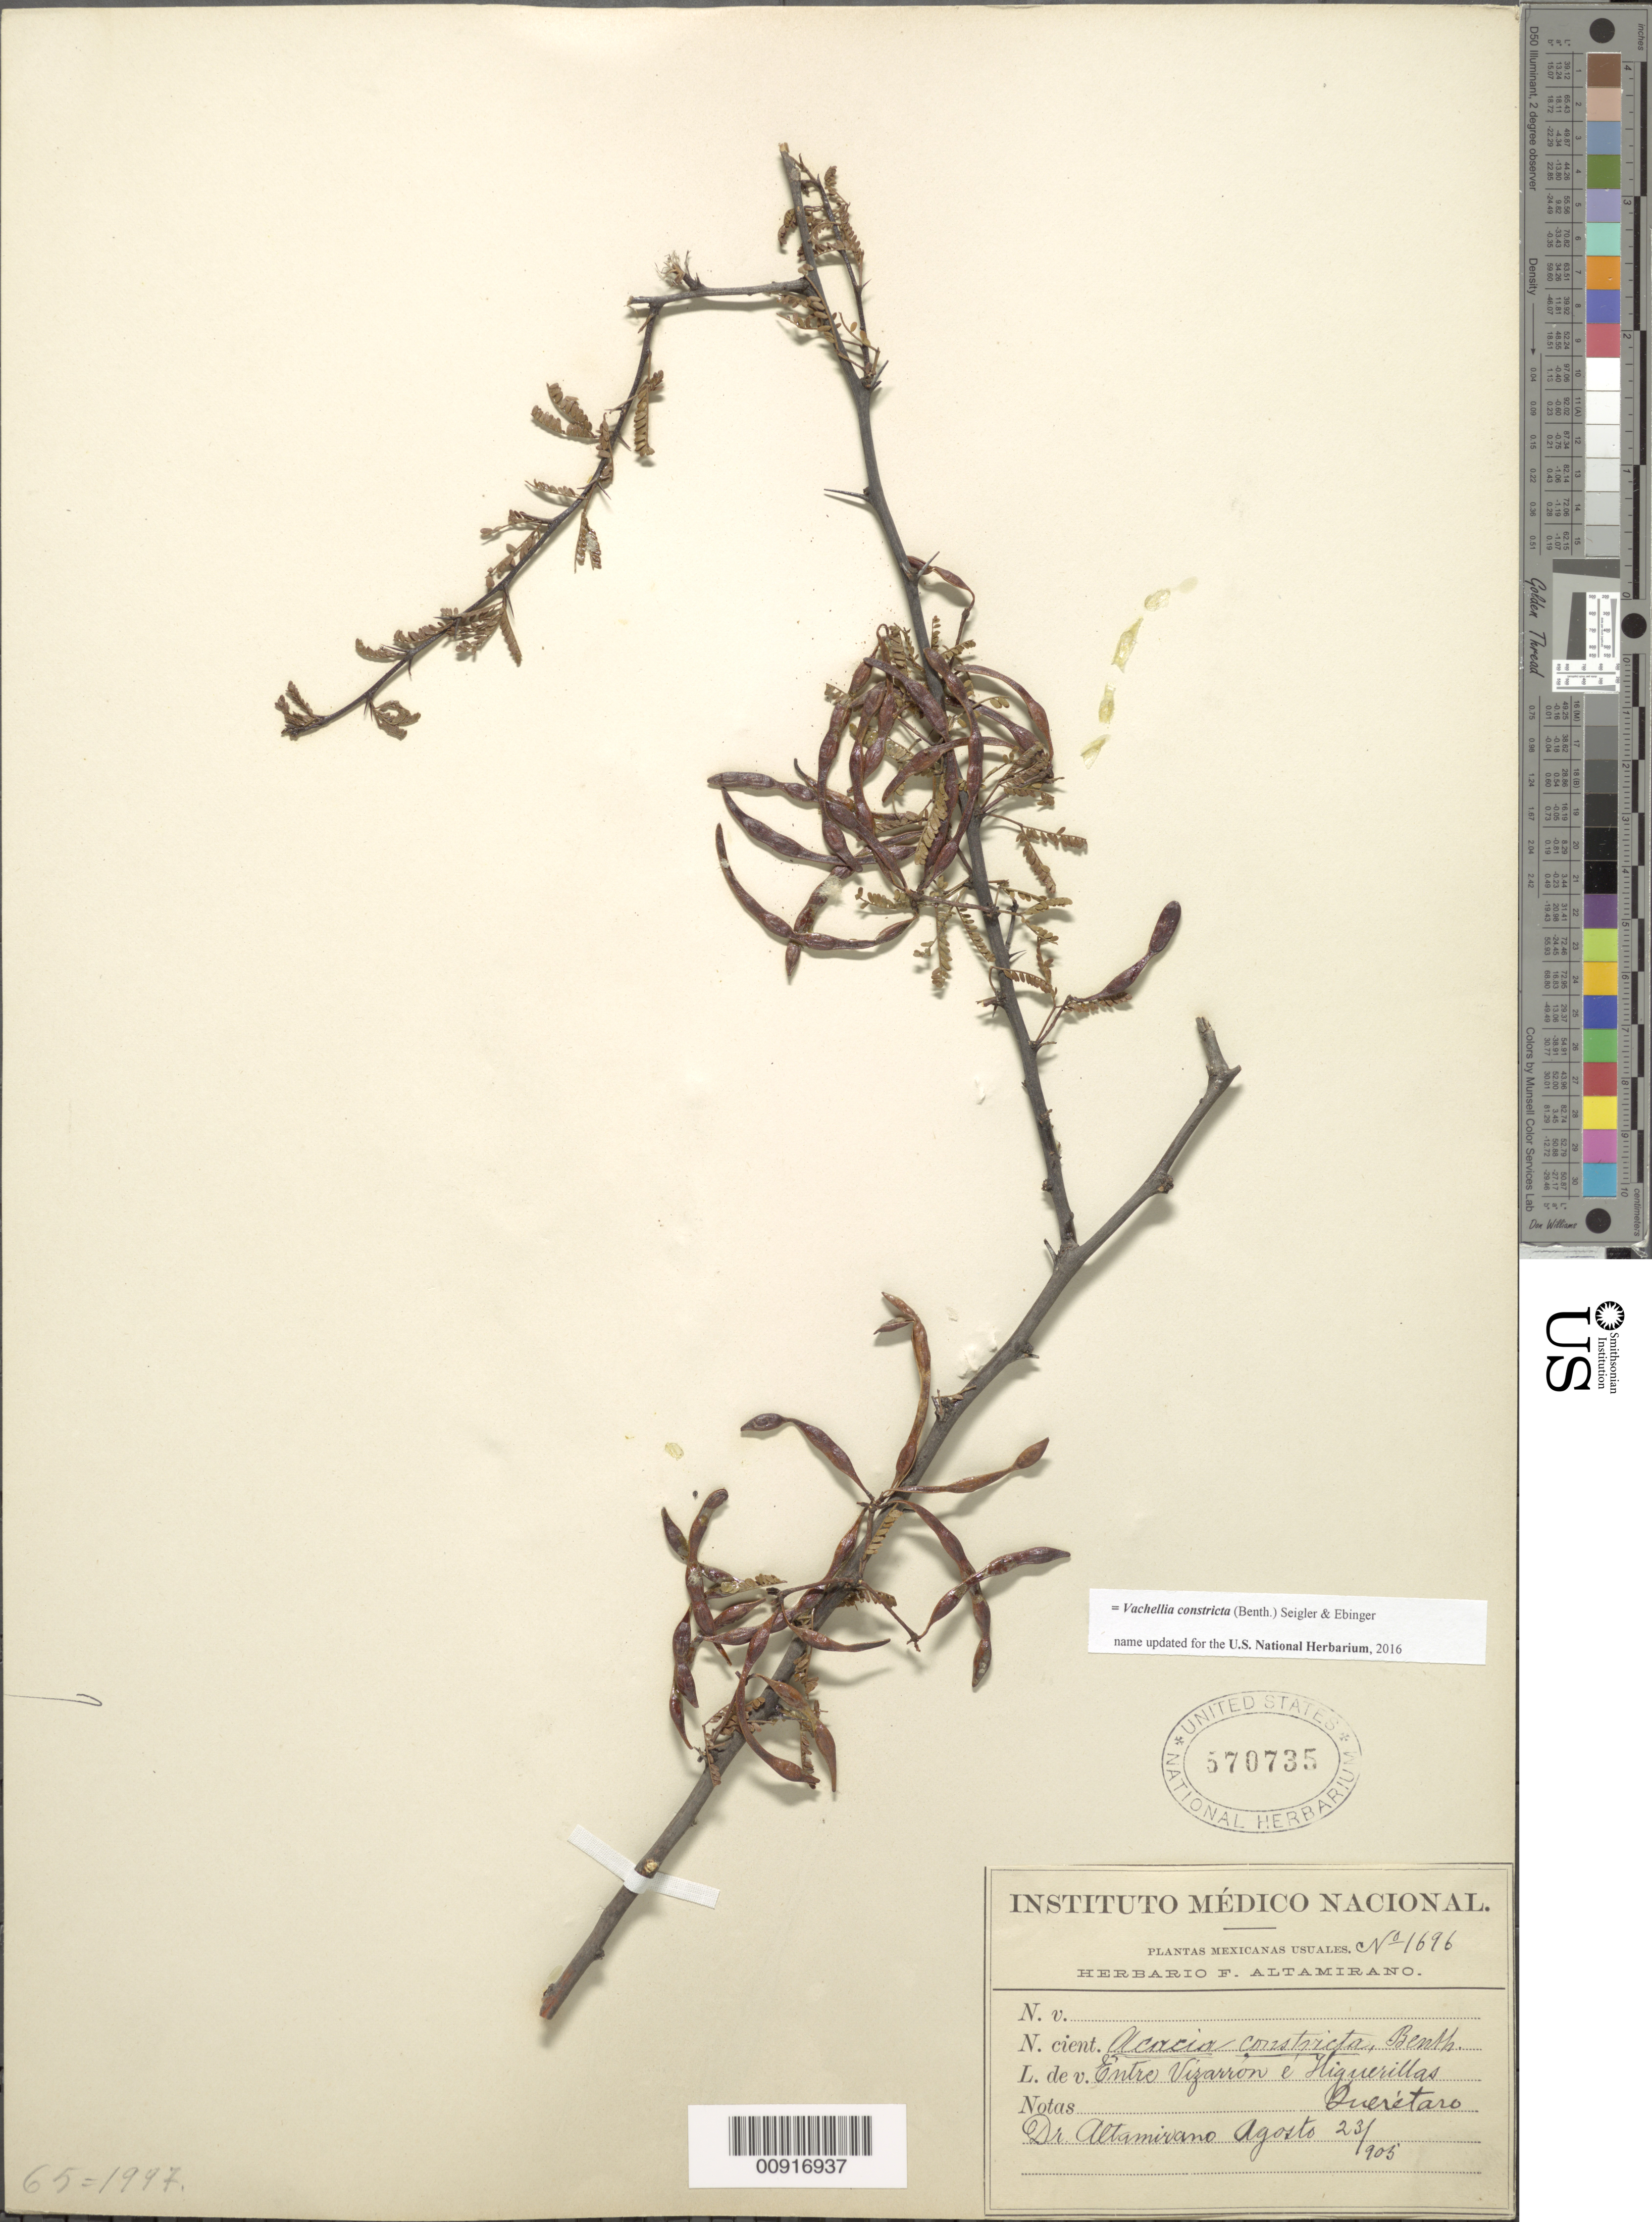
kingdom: Plantae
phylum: Tracheophyta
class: Magnoliopsida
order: Fabales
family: Fabaceae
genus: Vachellia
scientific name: Vachellia constricta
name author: (Benth.) Seigler & Ebinger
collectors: F. Altamirano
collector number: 1696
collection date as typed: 23 Aug 1905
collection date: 1905-08-23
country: Mexico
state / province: Querétaro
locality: Entre Vizarrón é Higuerillas, Querétaro.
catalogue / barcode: US 570735